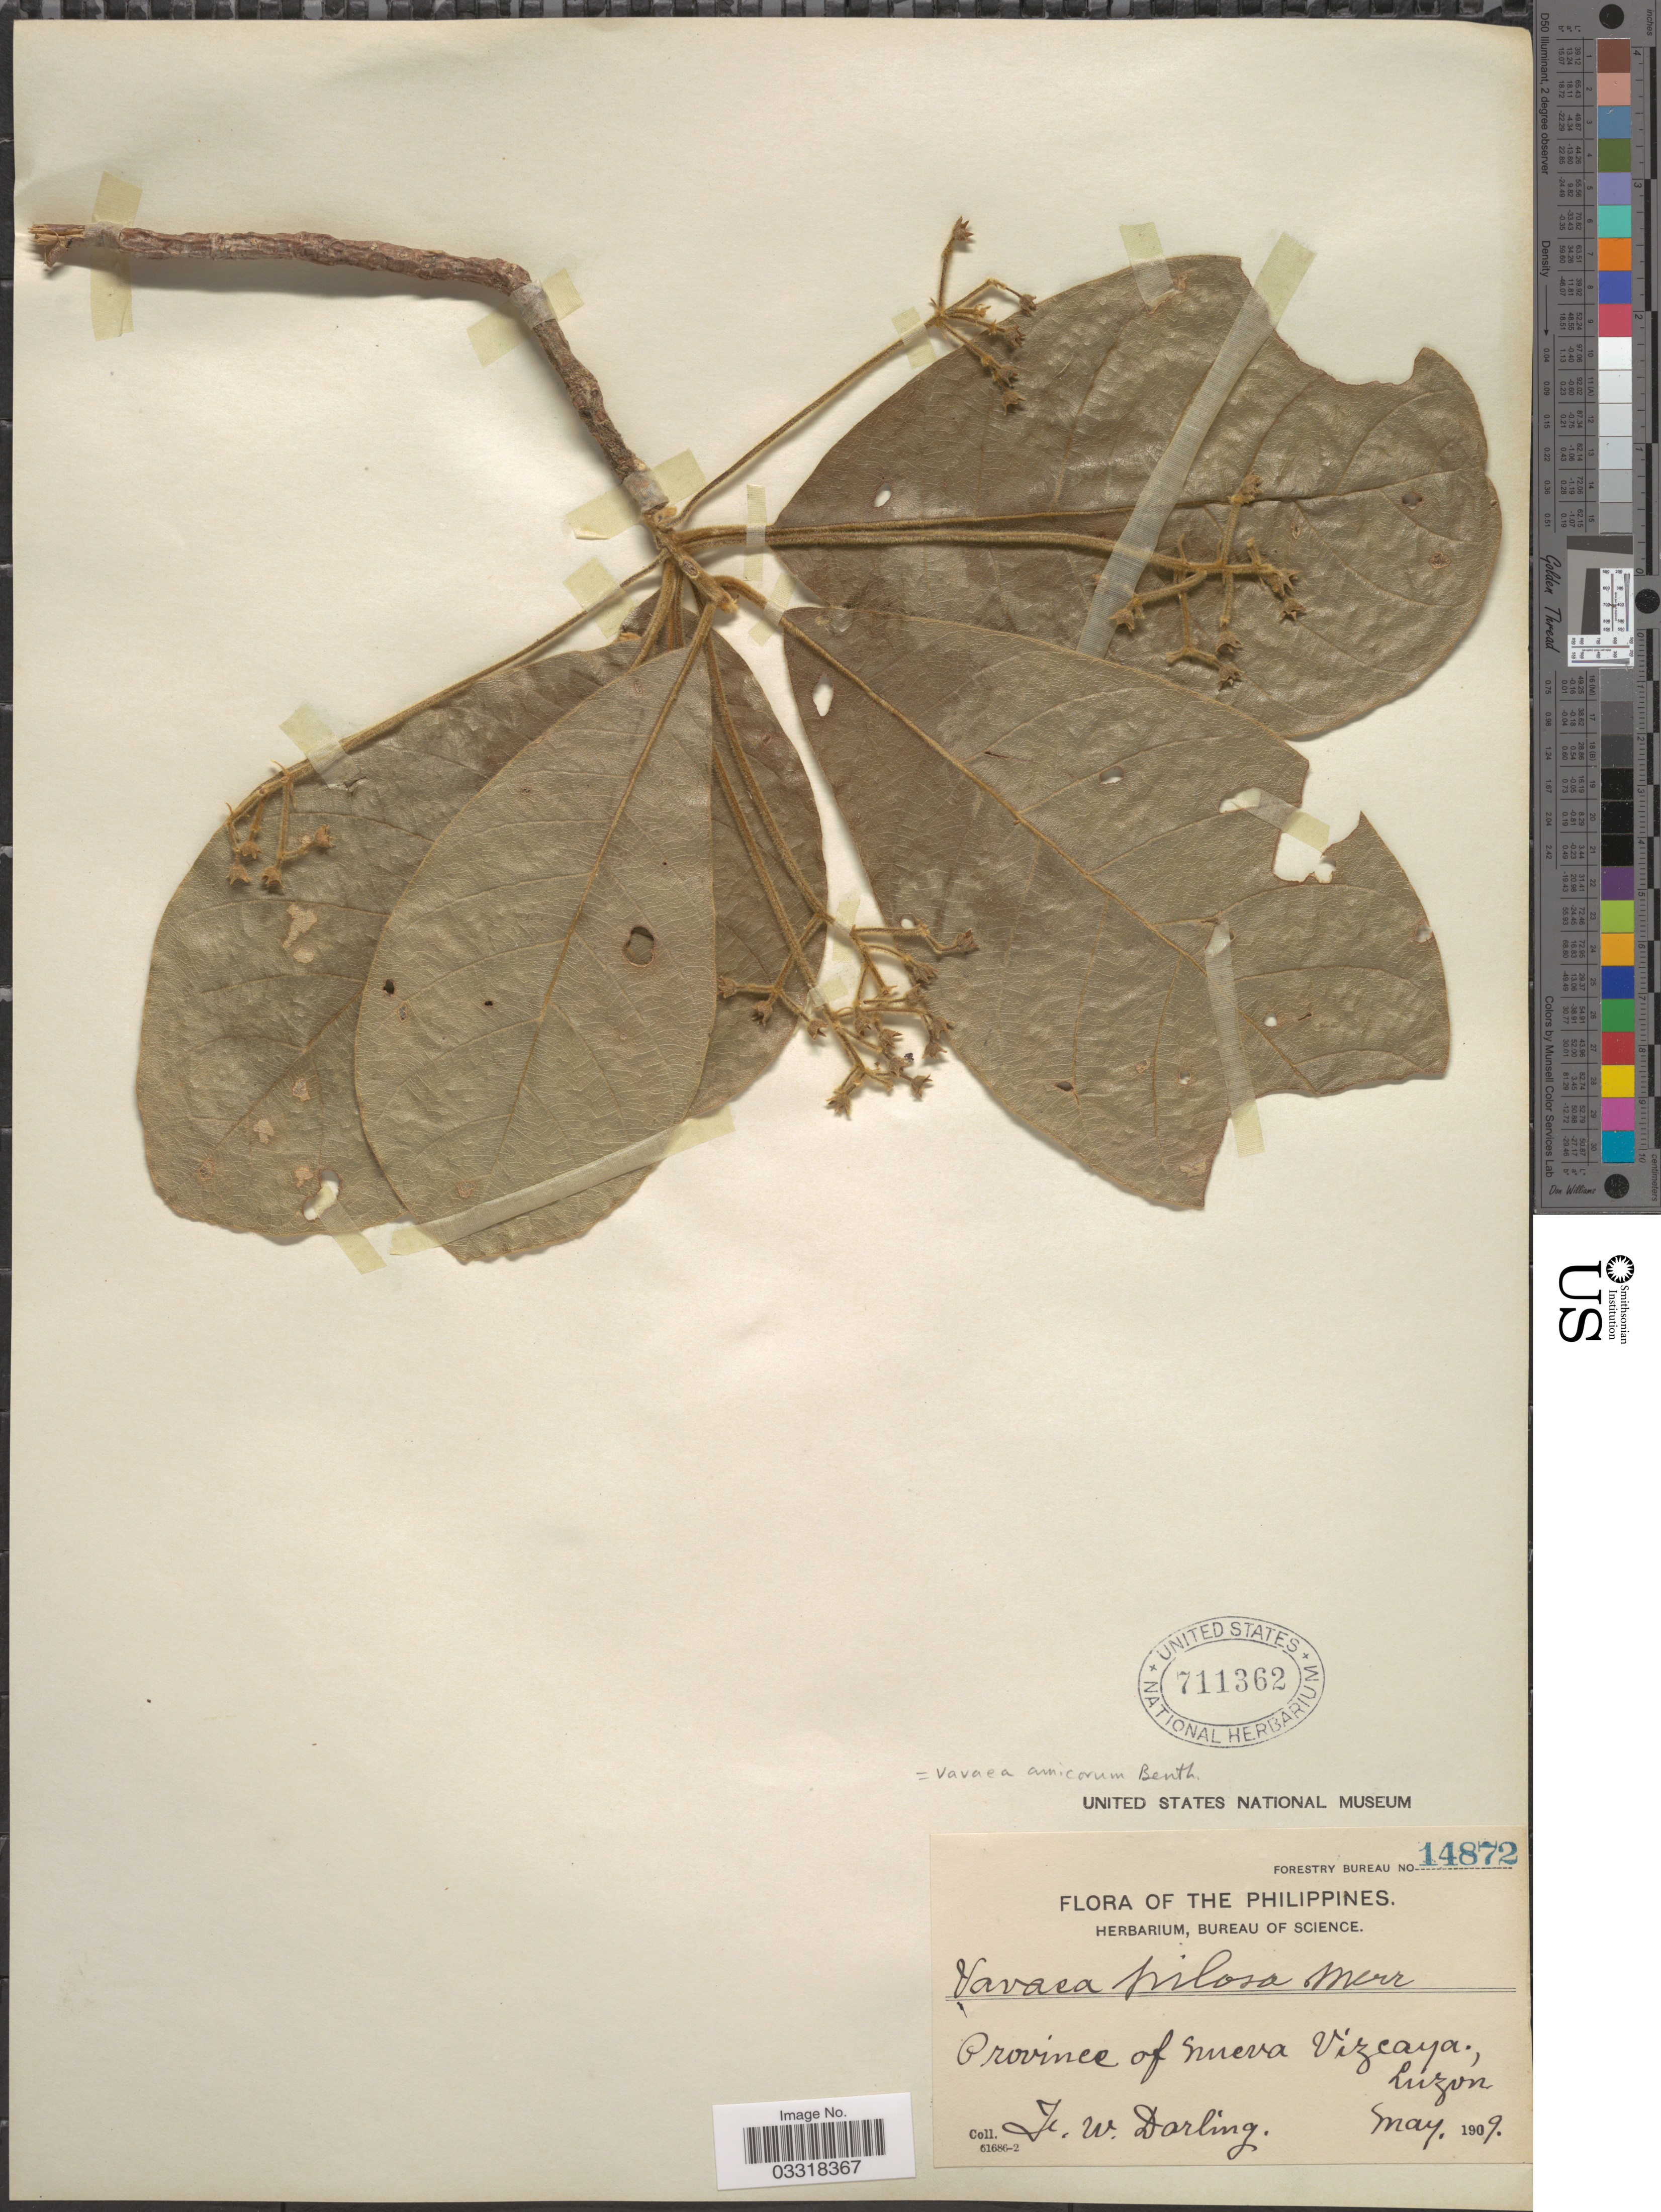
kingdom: Plantae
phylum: Tracheophyta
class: Magnoliopsida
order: Sapindales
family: Meliaceae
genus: Vavaea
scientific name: Vavaea amicorum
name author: Benth.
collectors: F. Darling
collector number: Forestry Bureau 14872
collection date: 1909-05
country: Philippines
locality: Province of Nueva Vizcaya. Luzon.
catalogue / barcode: US 711362